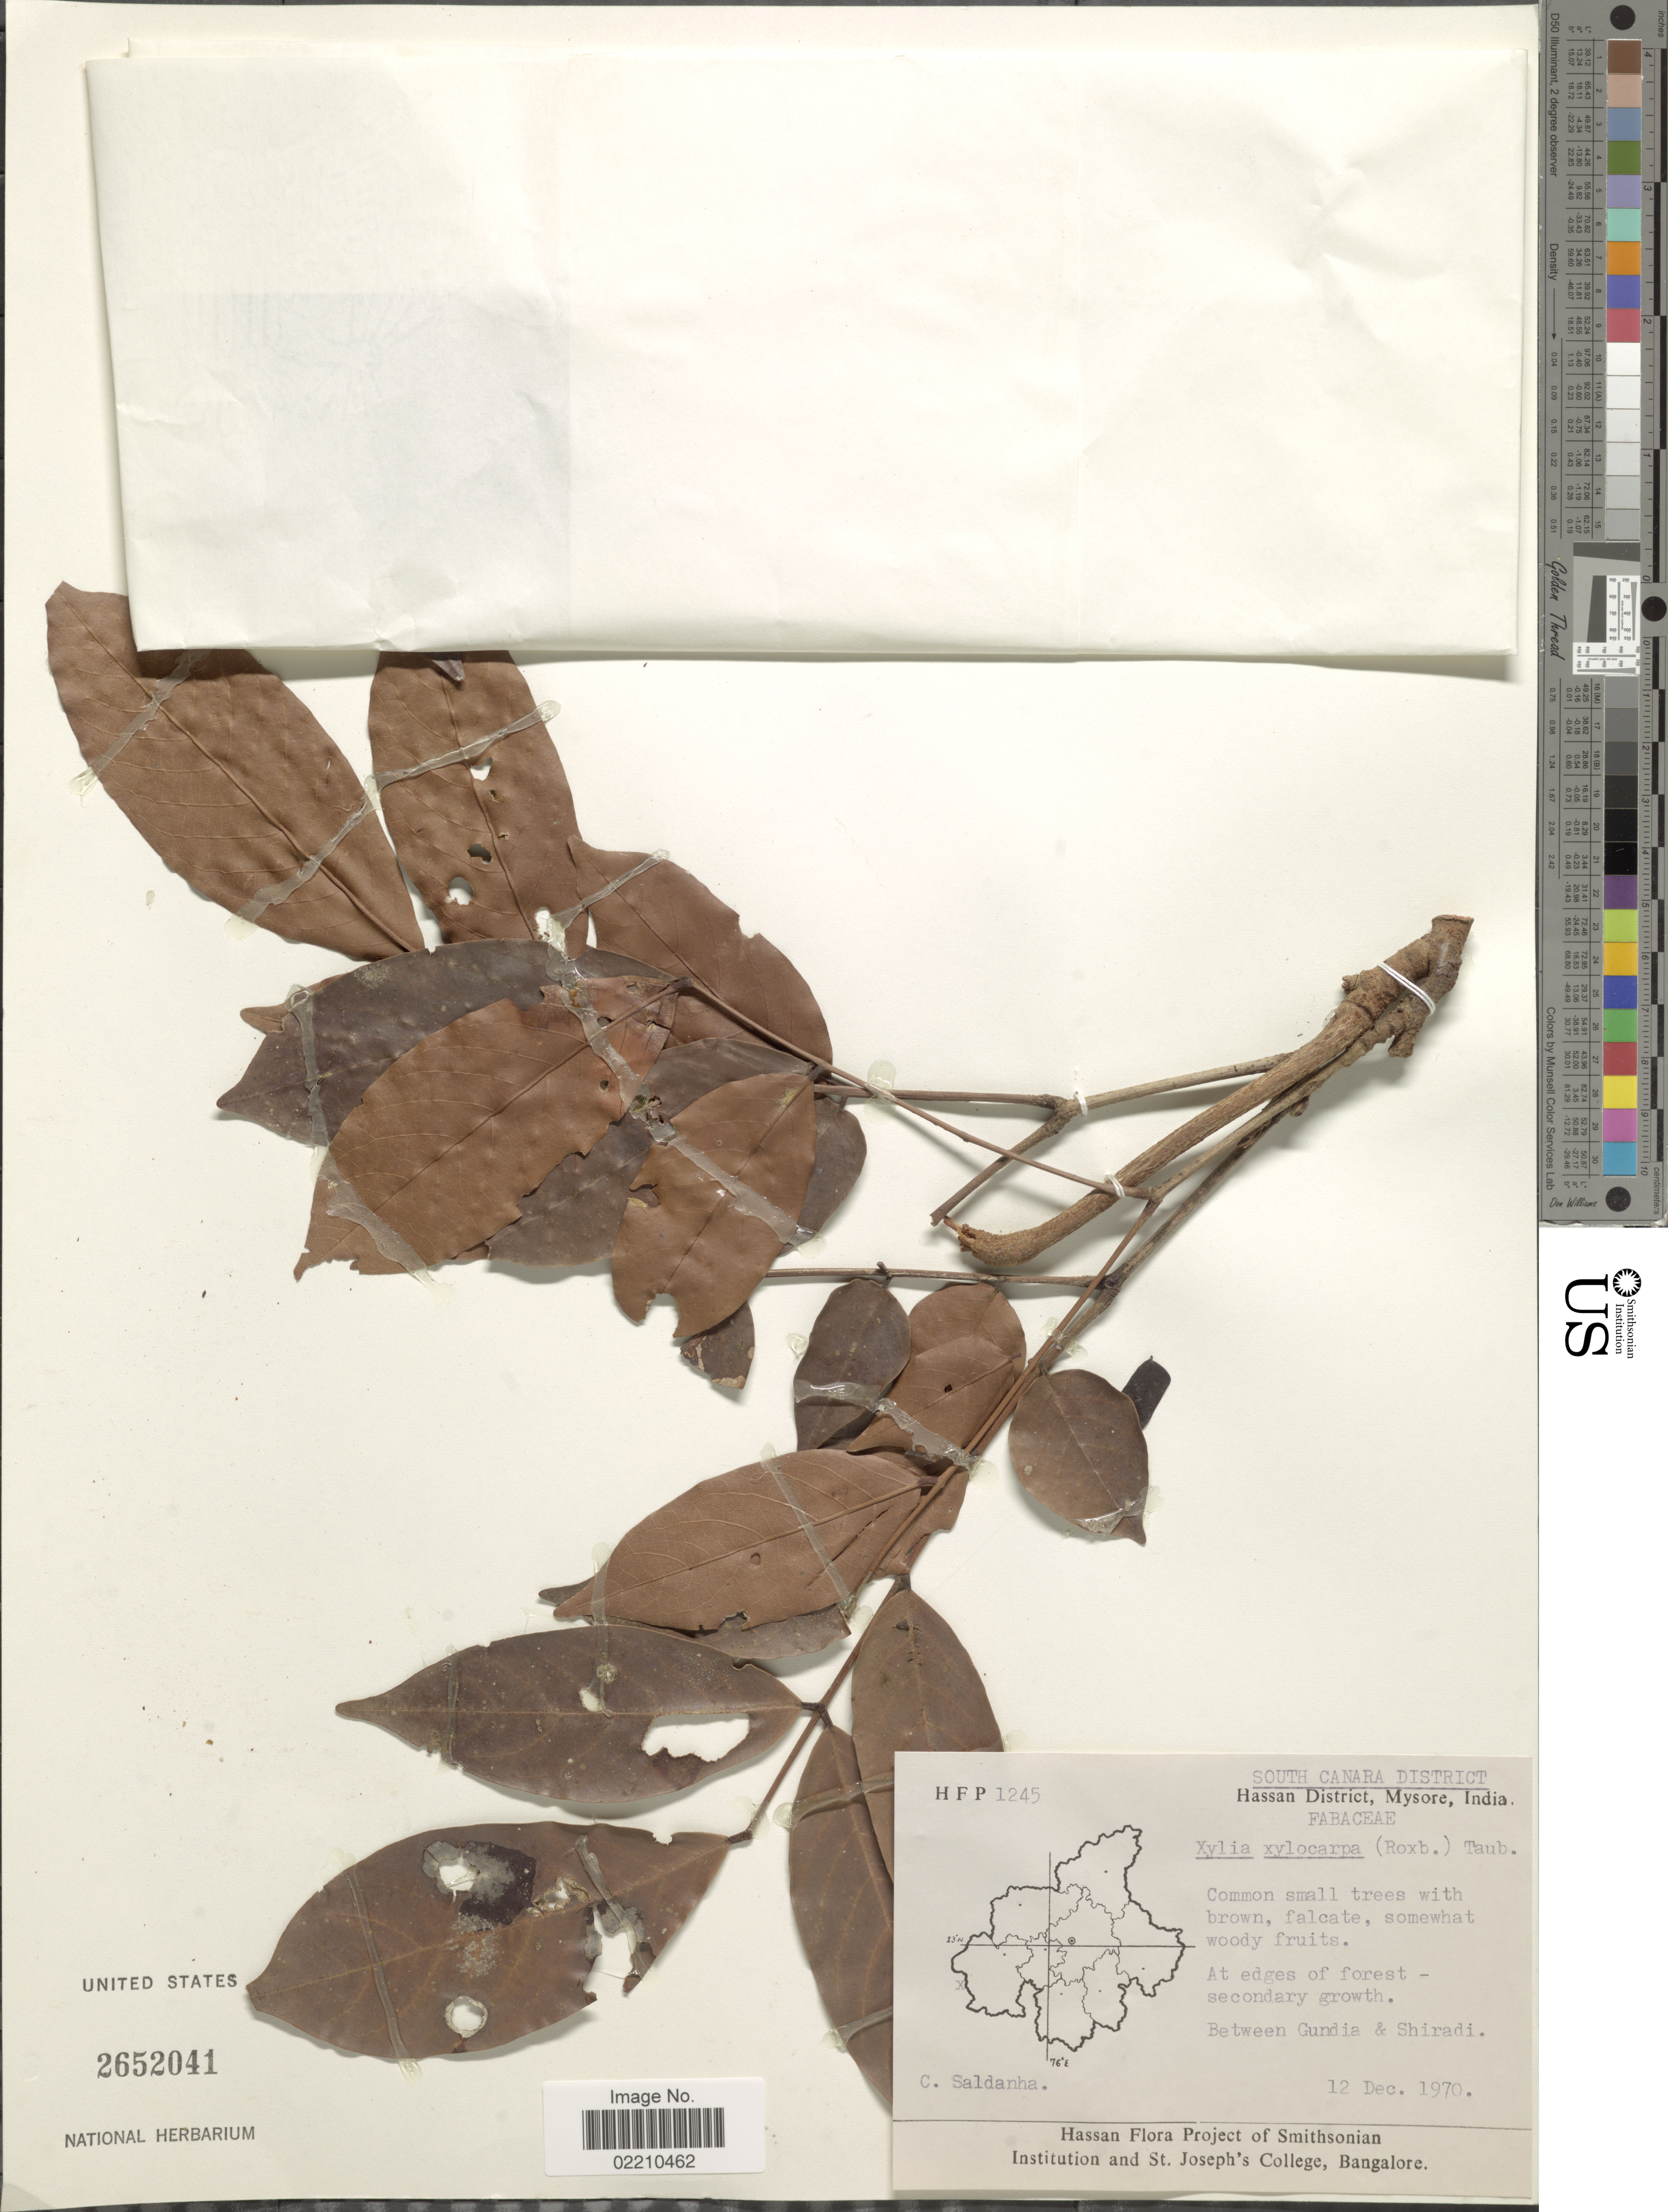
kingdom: Plantae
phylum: Tracheophyta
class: Magnoliopsida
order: Fabales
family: Fabaceae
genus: Xylia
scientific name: Xylia xylocarpa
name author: (Roxb.) W.L. Theob.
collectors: C. Saldanha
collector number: HFP 1245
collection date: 1970-12-12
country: India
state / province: Karnataka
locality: South Canara District, Hassan District, Mysore District, At edges of forest - secondary growth, Between Gundia & Shiradi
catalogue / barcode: US 2652041